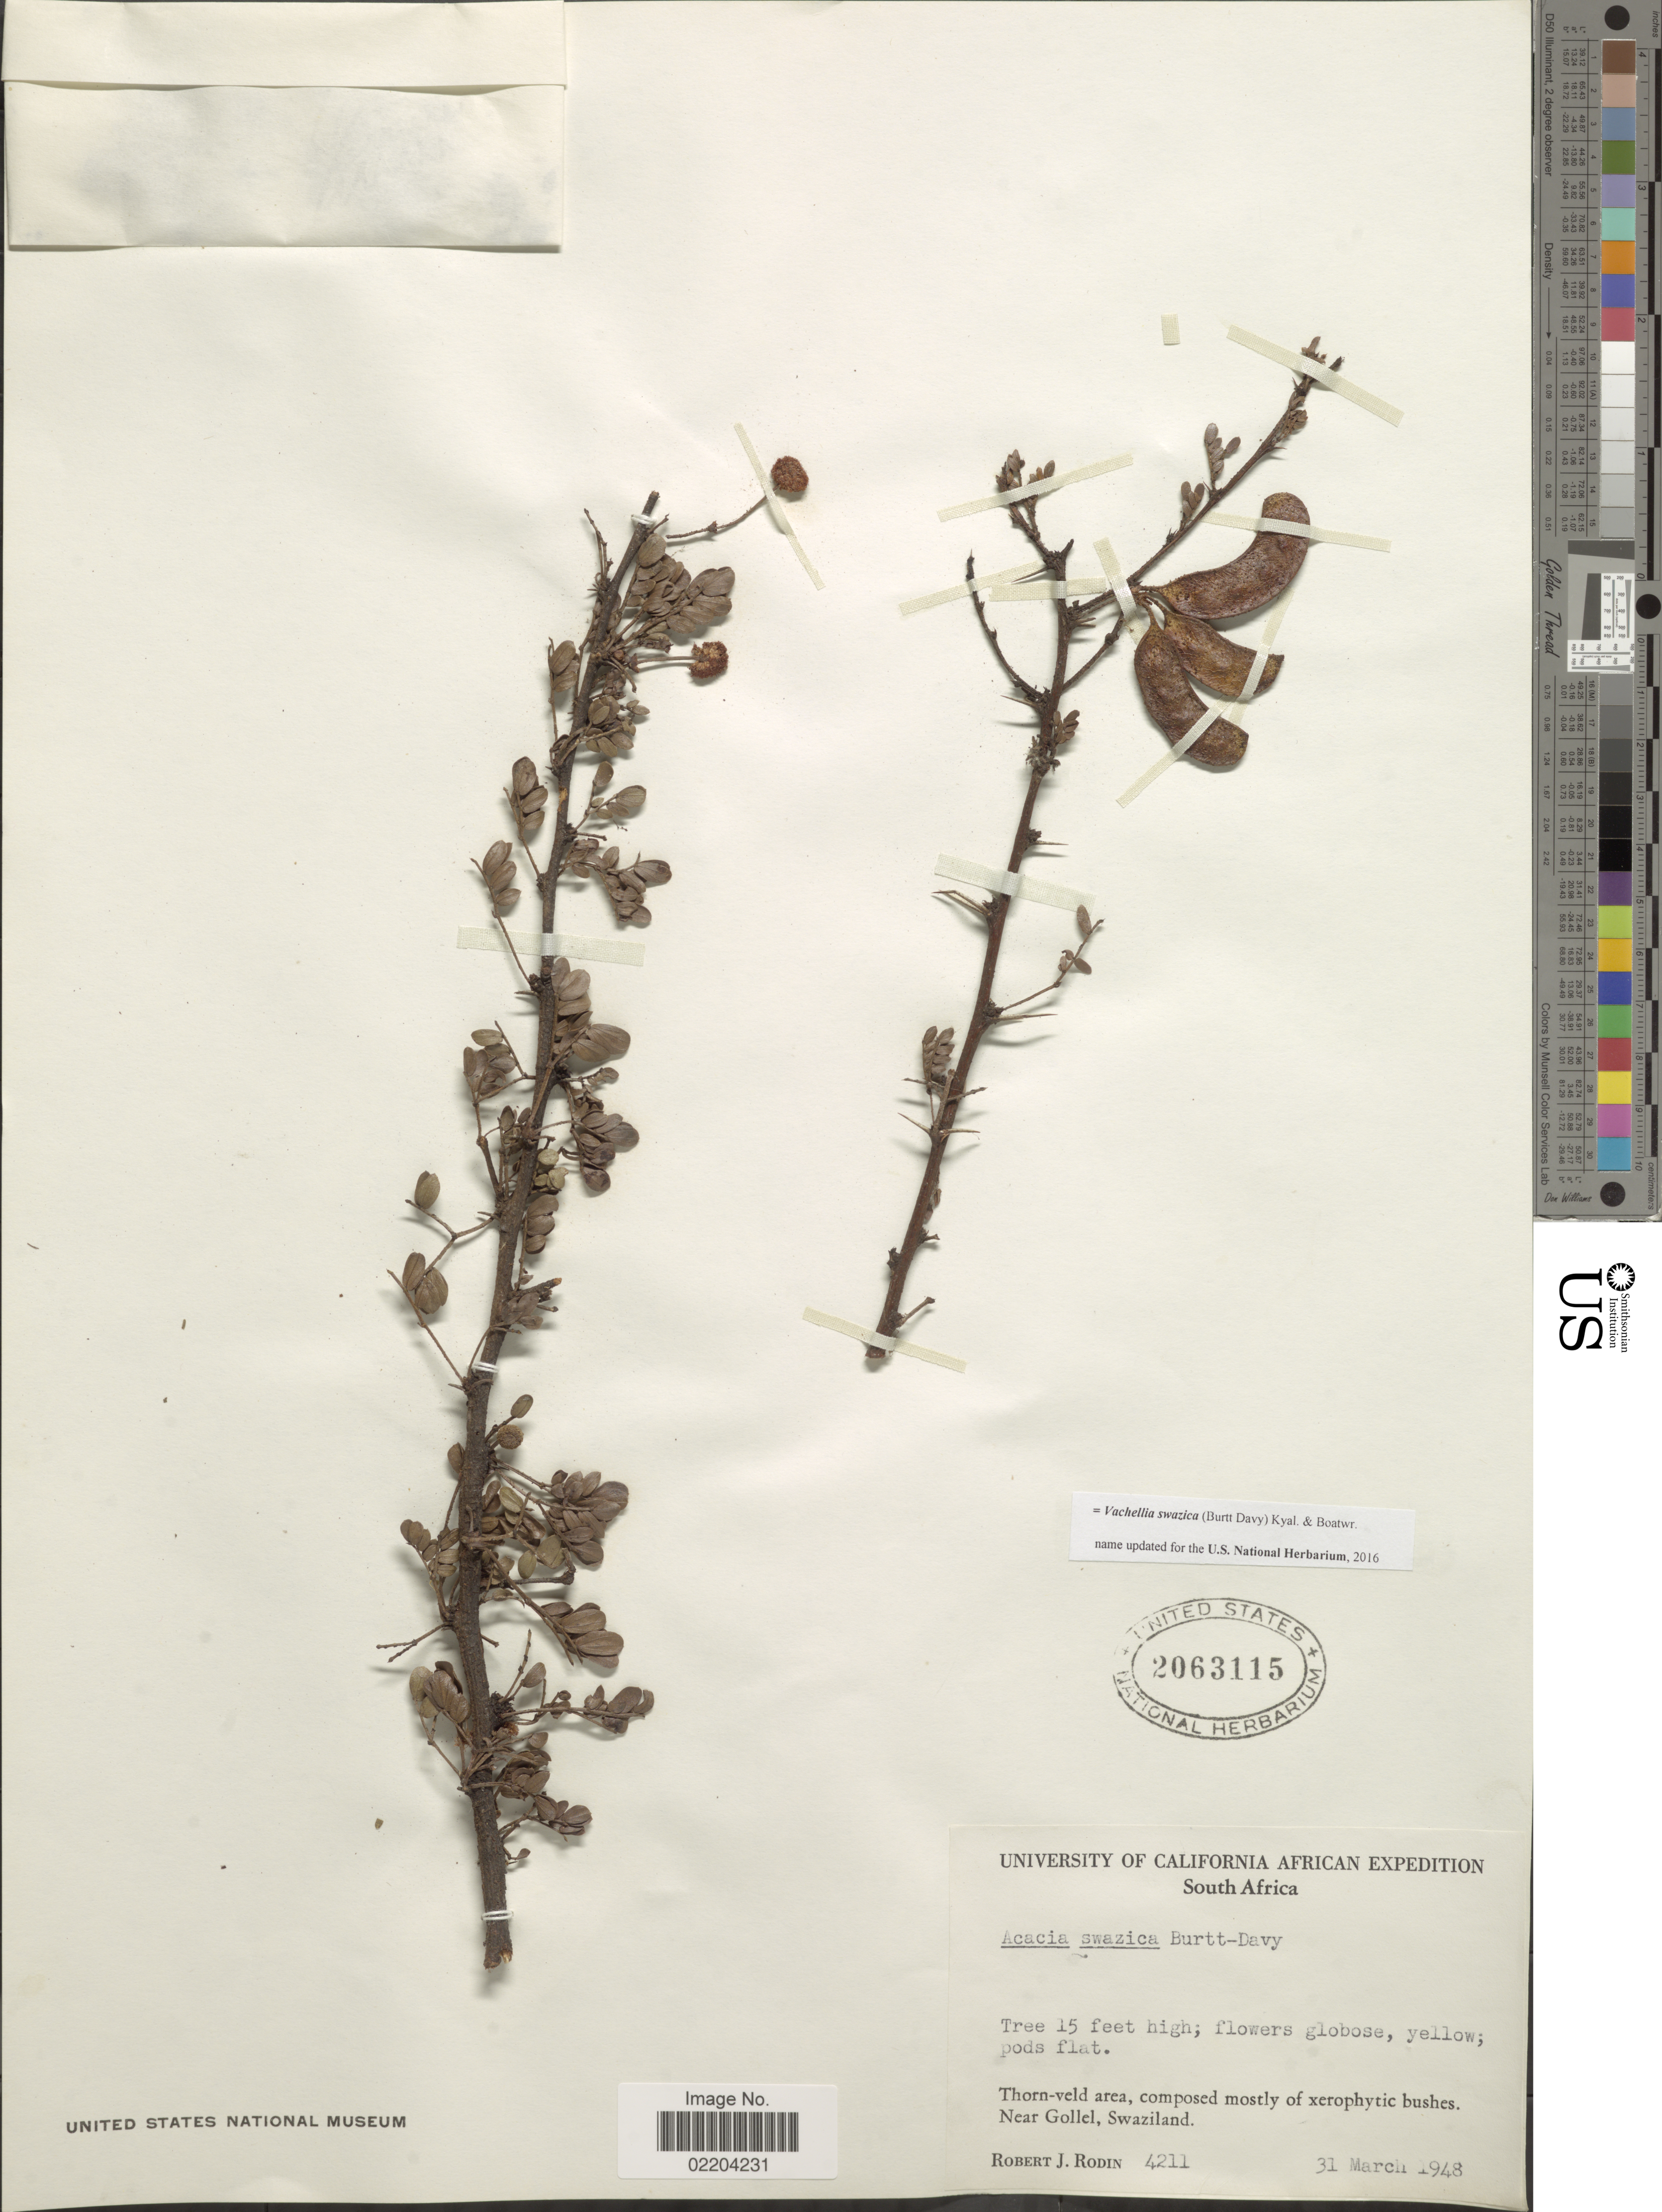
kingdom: Plantae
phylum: Tracheophyta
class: Magnoliopsida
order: Fabales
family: Fabaceae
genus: Vachellia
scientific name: Vachellia swazica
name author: (Burtt Davy) Kyal. & Boatwr.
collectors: R. J. Rodin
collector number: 4211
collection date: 1948-03-31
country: Eswatini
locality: Thorn-veld area, Near Gollel, Swaziland. South Africa.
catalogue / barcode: US 2063115